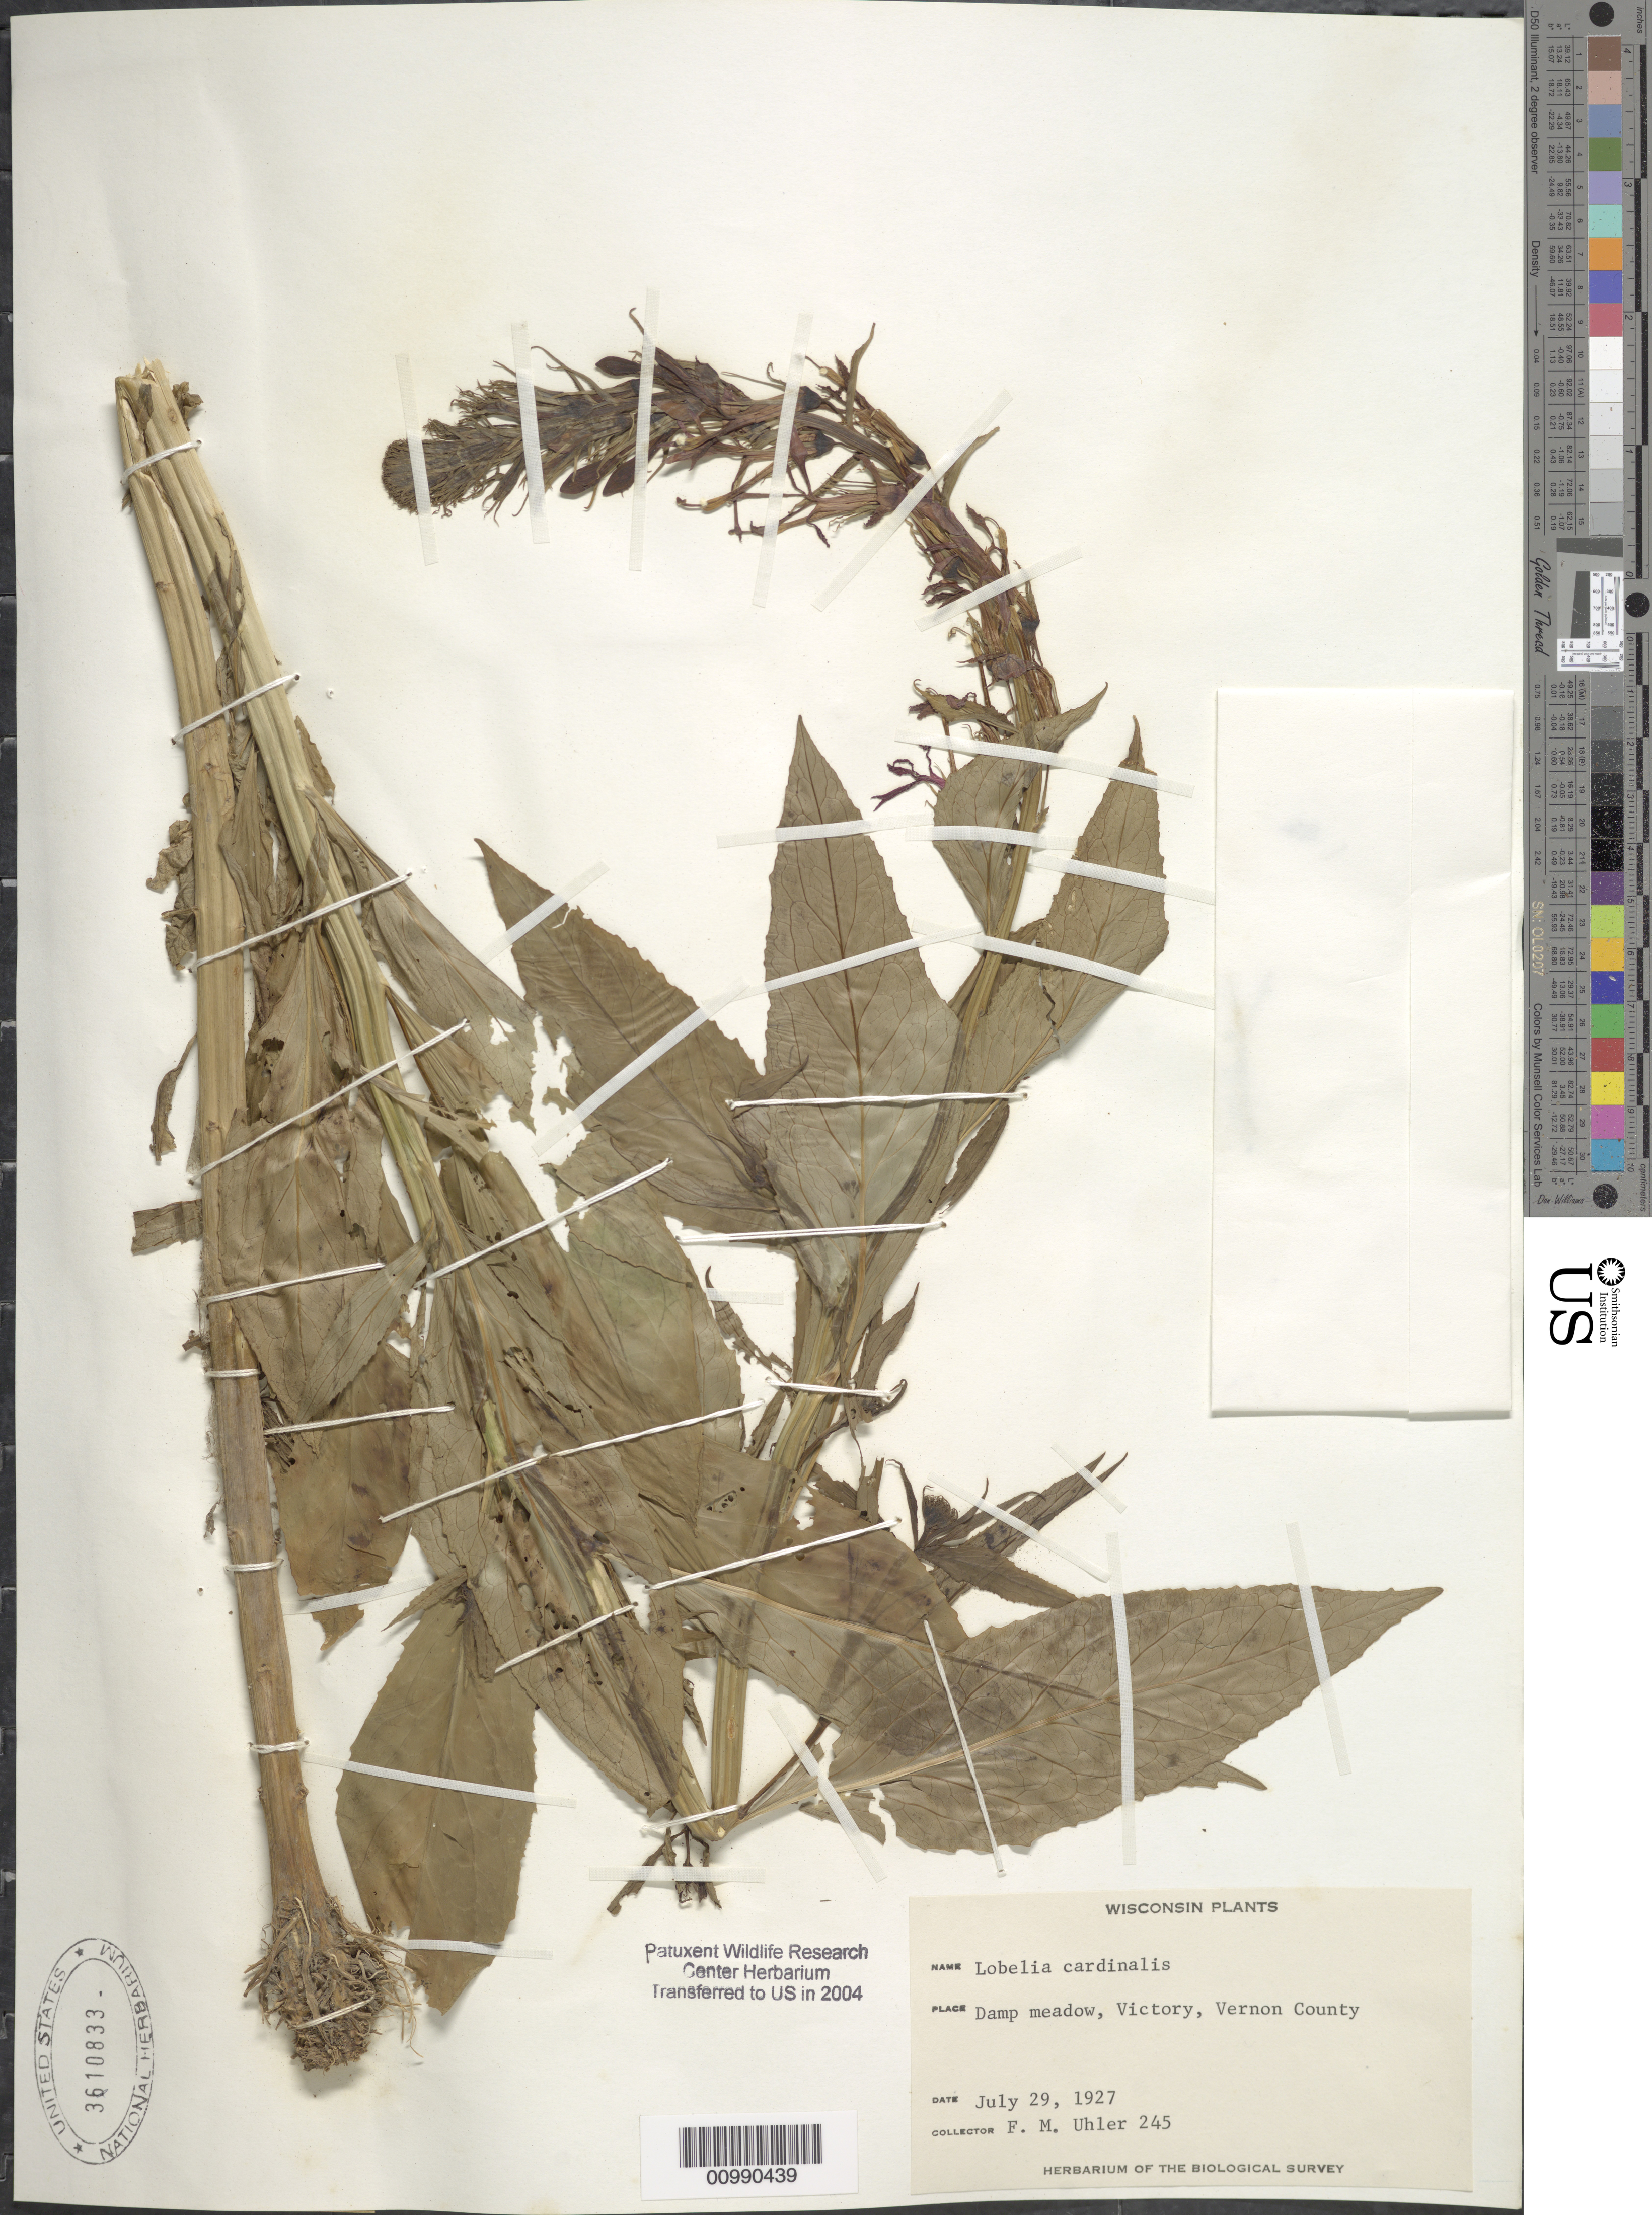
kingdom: Plantae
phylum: Tracheophyta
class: Magnoliopsida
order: Asterales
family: Campanulaceae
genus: Lobelia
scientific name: Lobelia cardinalis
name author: L.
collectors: F. M. Uhler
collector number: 245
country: United States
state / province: Wisconsin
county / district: Vernon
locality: Victory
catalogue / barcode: US 3610833